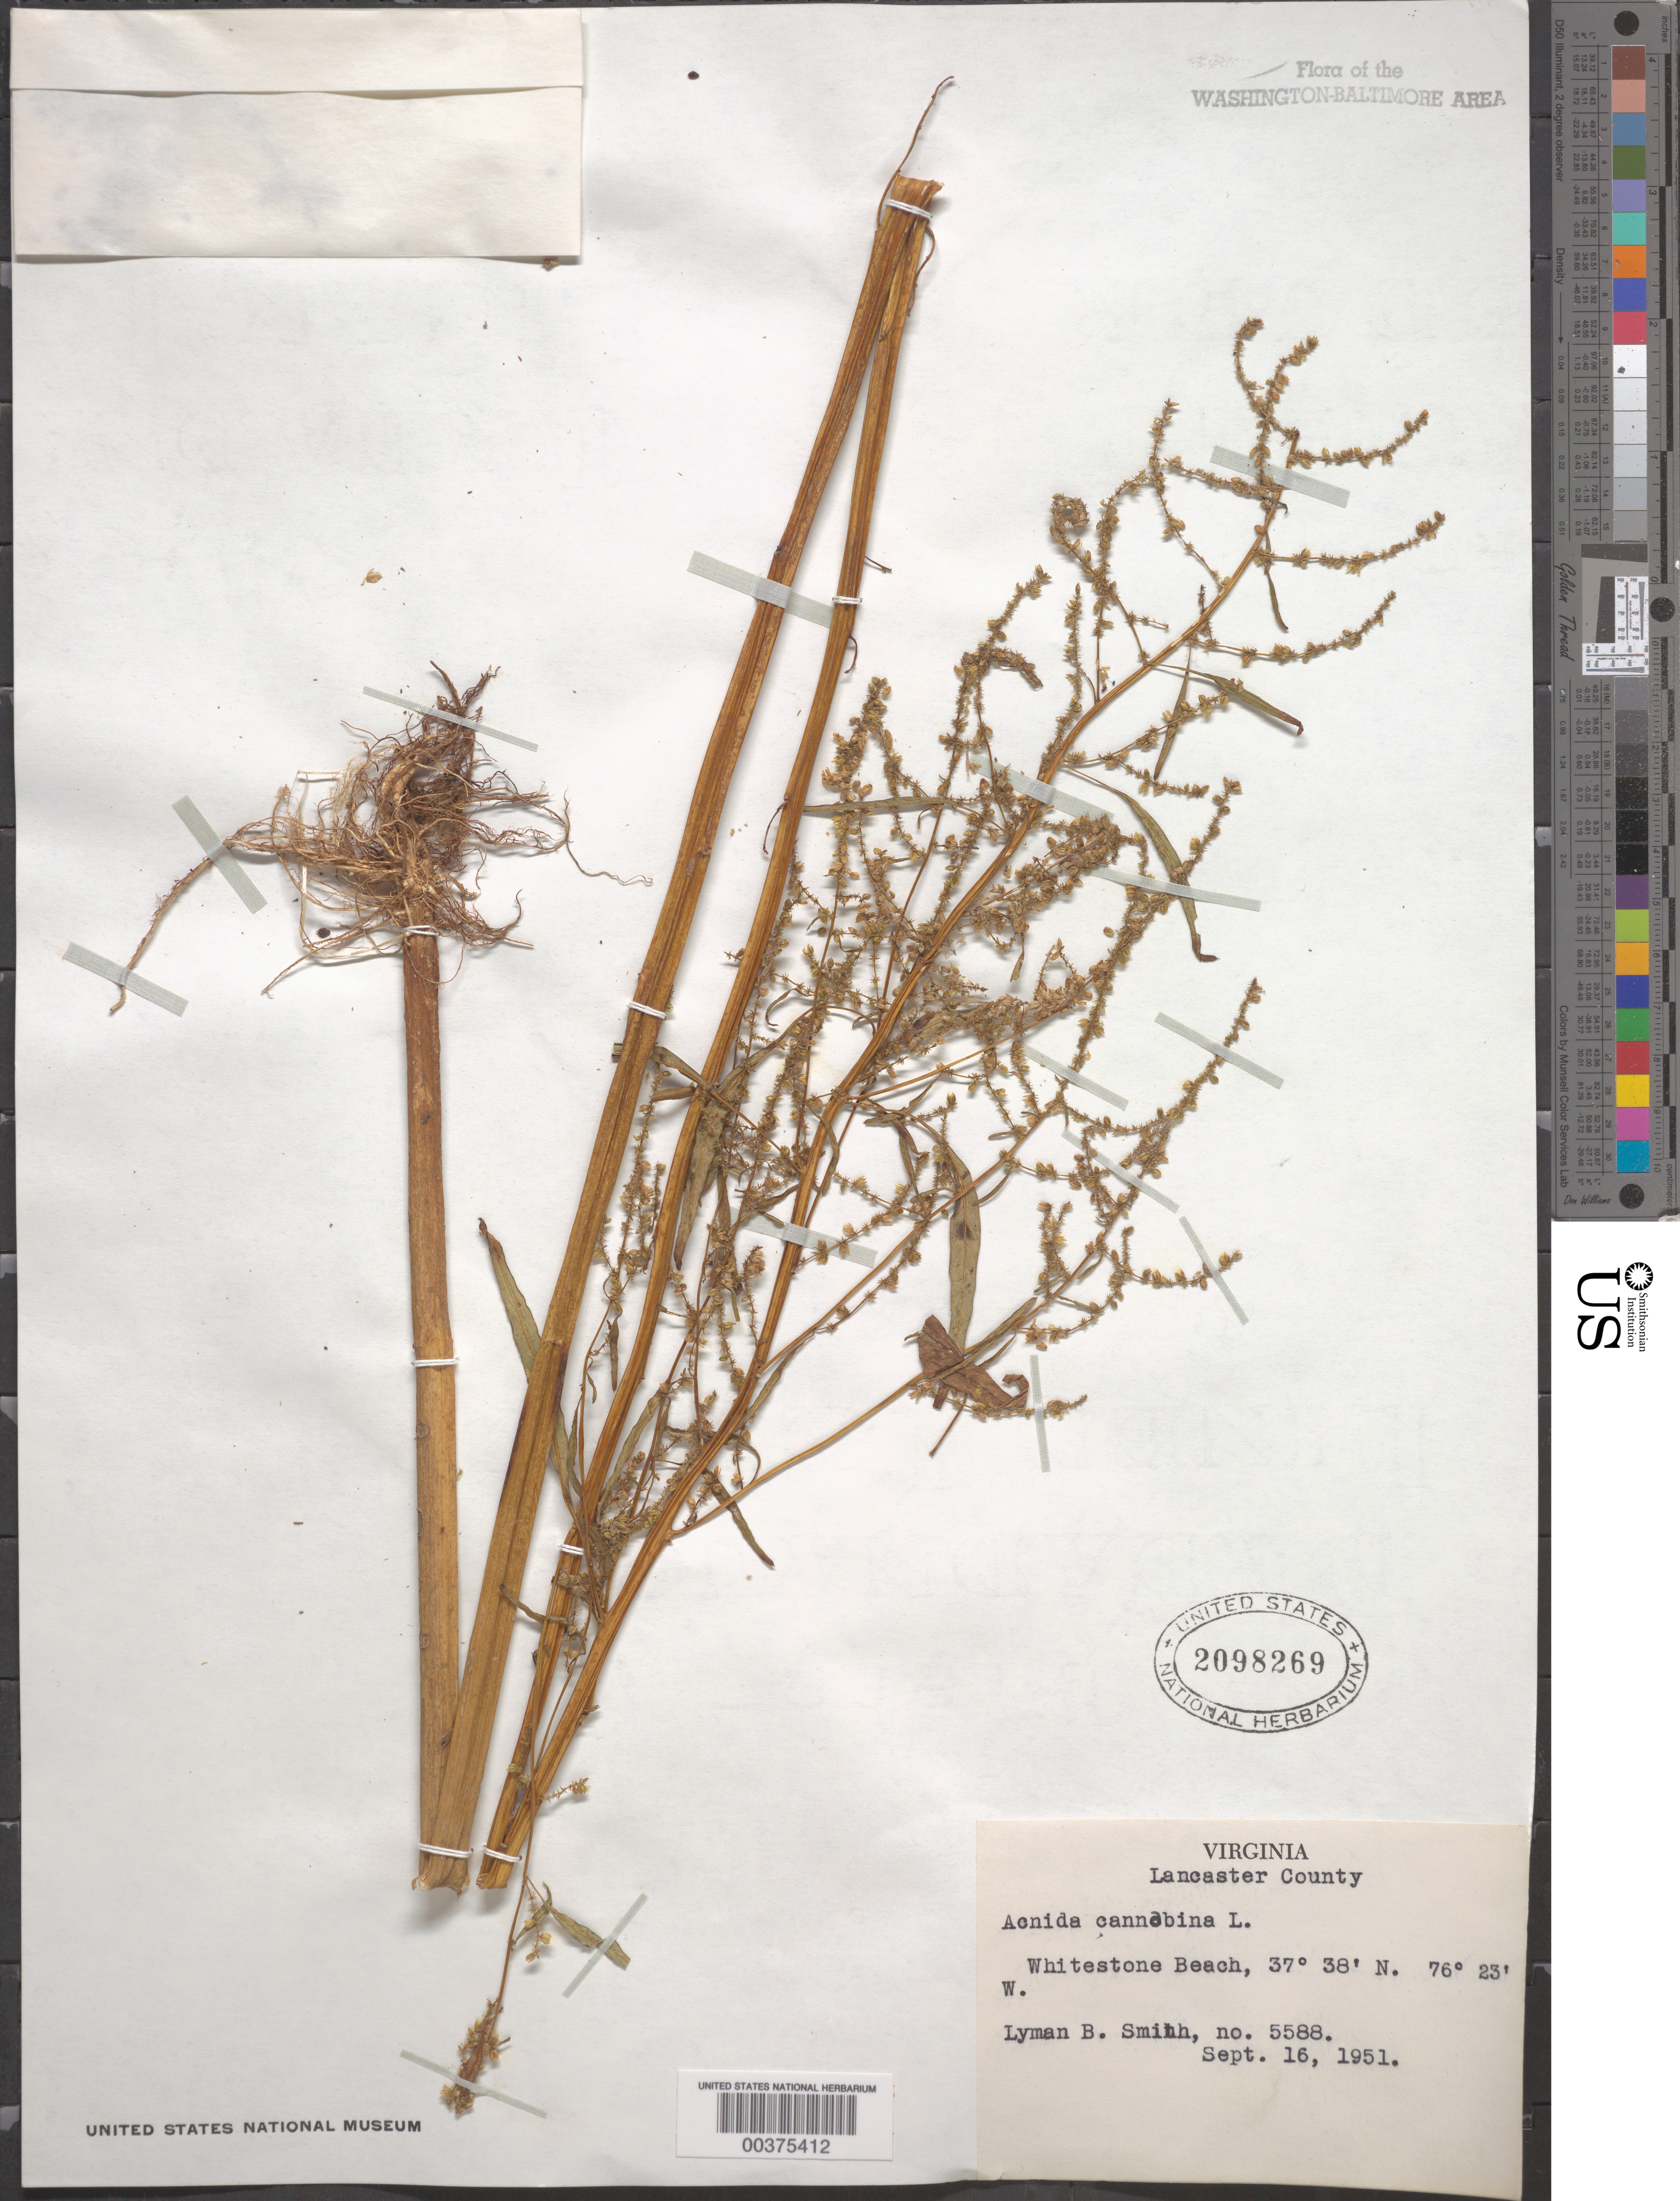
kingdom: Plantae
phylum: Tracheophyta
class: Magnoliopsida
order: Caryophyllales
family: Amaranthaceae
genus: Amaranthus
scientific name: Amaranthus cannabinus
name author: (L.) E.G. F. Sauer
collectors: L. Smith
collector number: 5588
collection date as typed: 16 Sep 1951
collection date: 1951-09-16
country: United States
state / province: Virginia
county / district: Lancaster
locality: Whitestone Beach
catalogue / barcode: US 2098269